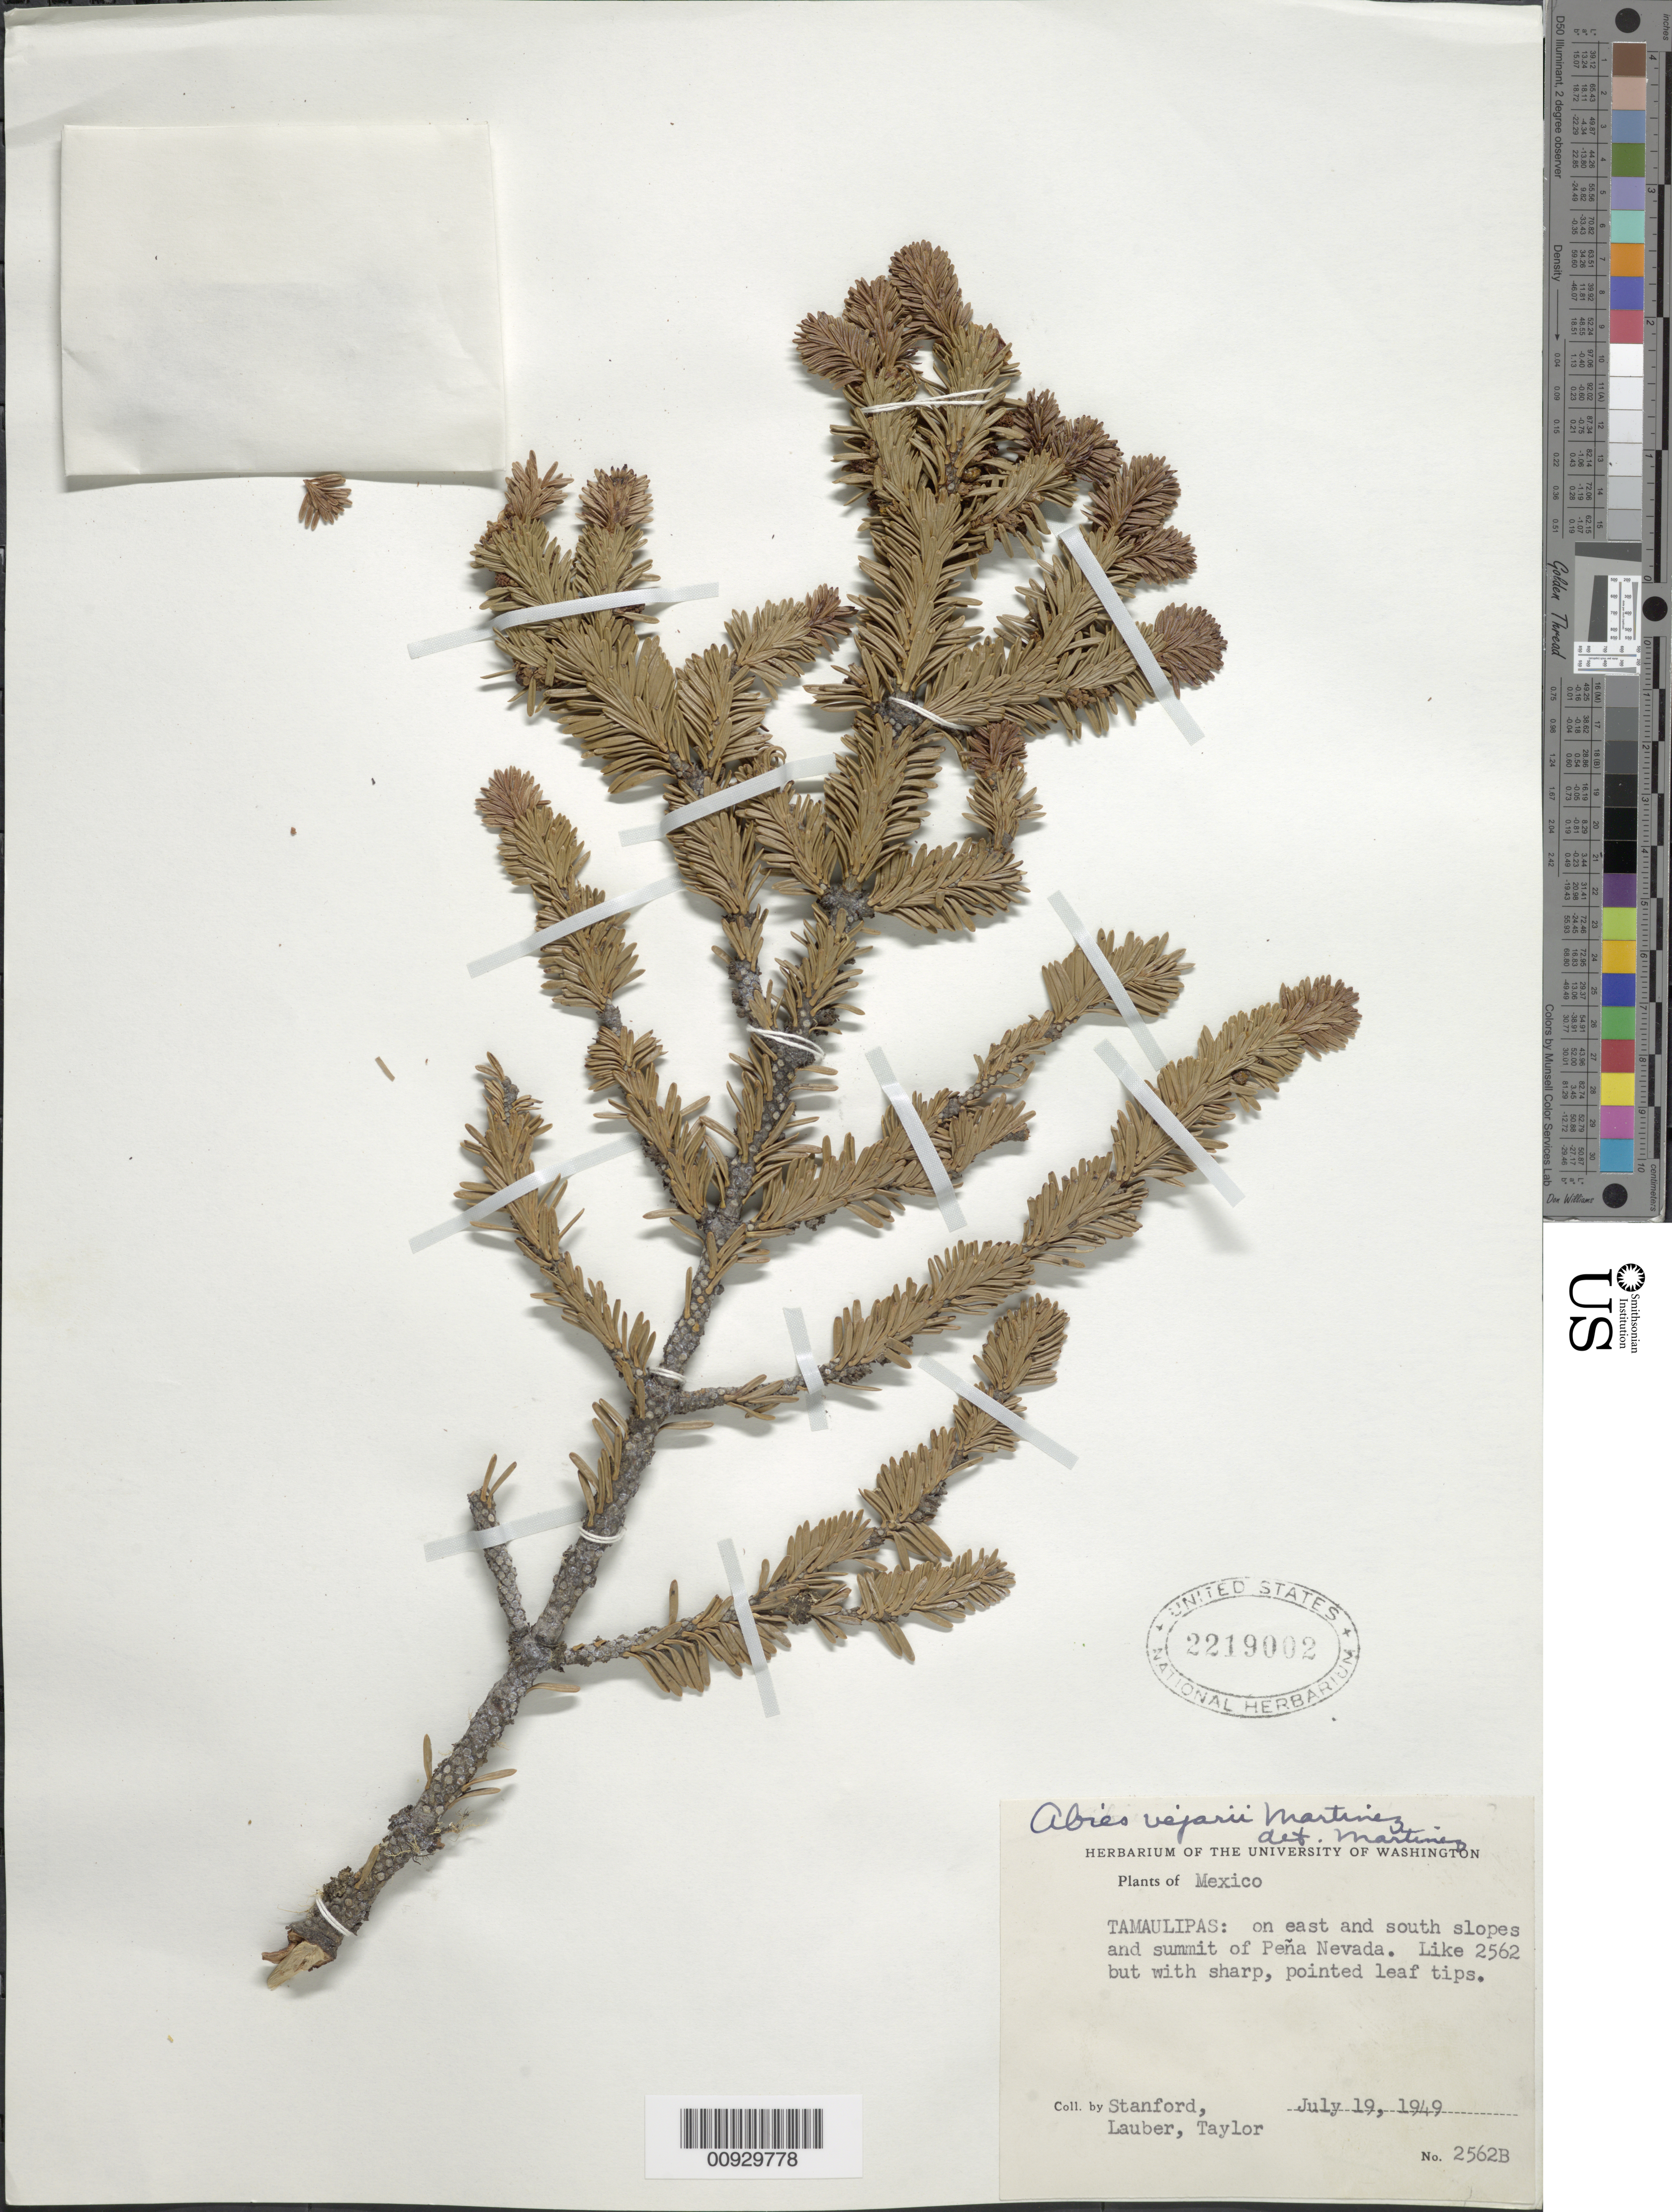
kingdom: Plantae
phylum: Tracheophyta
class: Pinopsida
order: Pinales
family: Pinaceae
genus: Abies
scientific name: Abies vejarii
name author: Martínez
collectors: -. Stanford, Lauber, -- & -- Taylor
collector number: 2562 B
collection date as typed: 19 Jul 1949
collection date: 1949-07-19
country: Mexico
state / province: Tamaulipas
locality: On SE slopes and summit of Peña Nevada, Tamaulipas.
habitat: On east and soth slopes.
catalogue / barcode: US 2219002